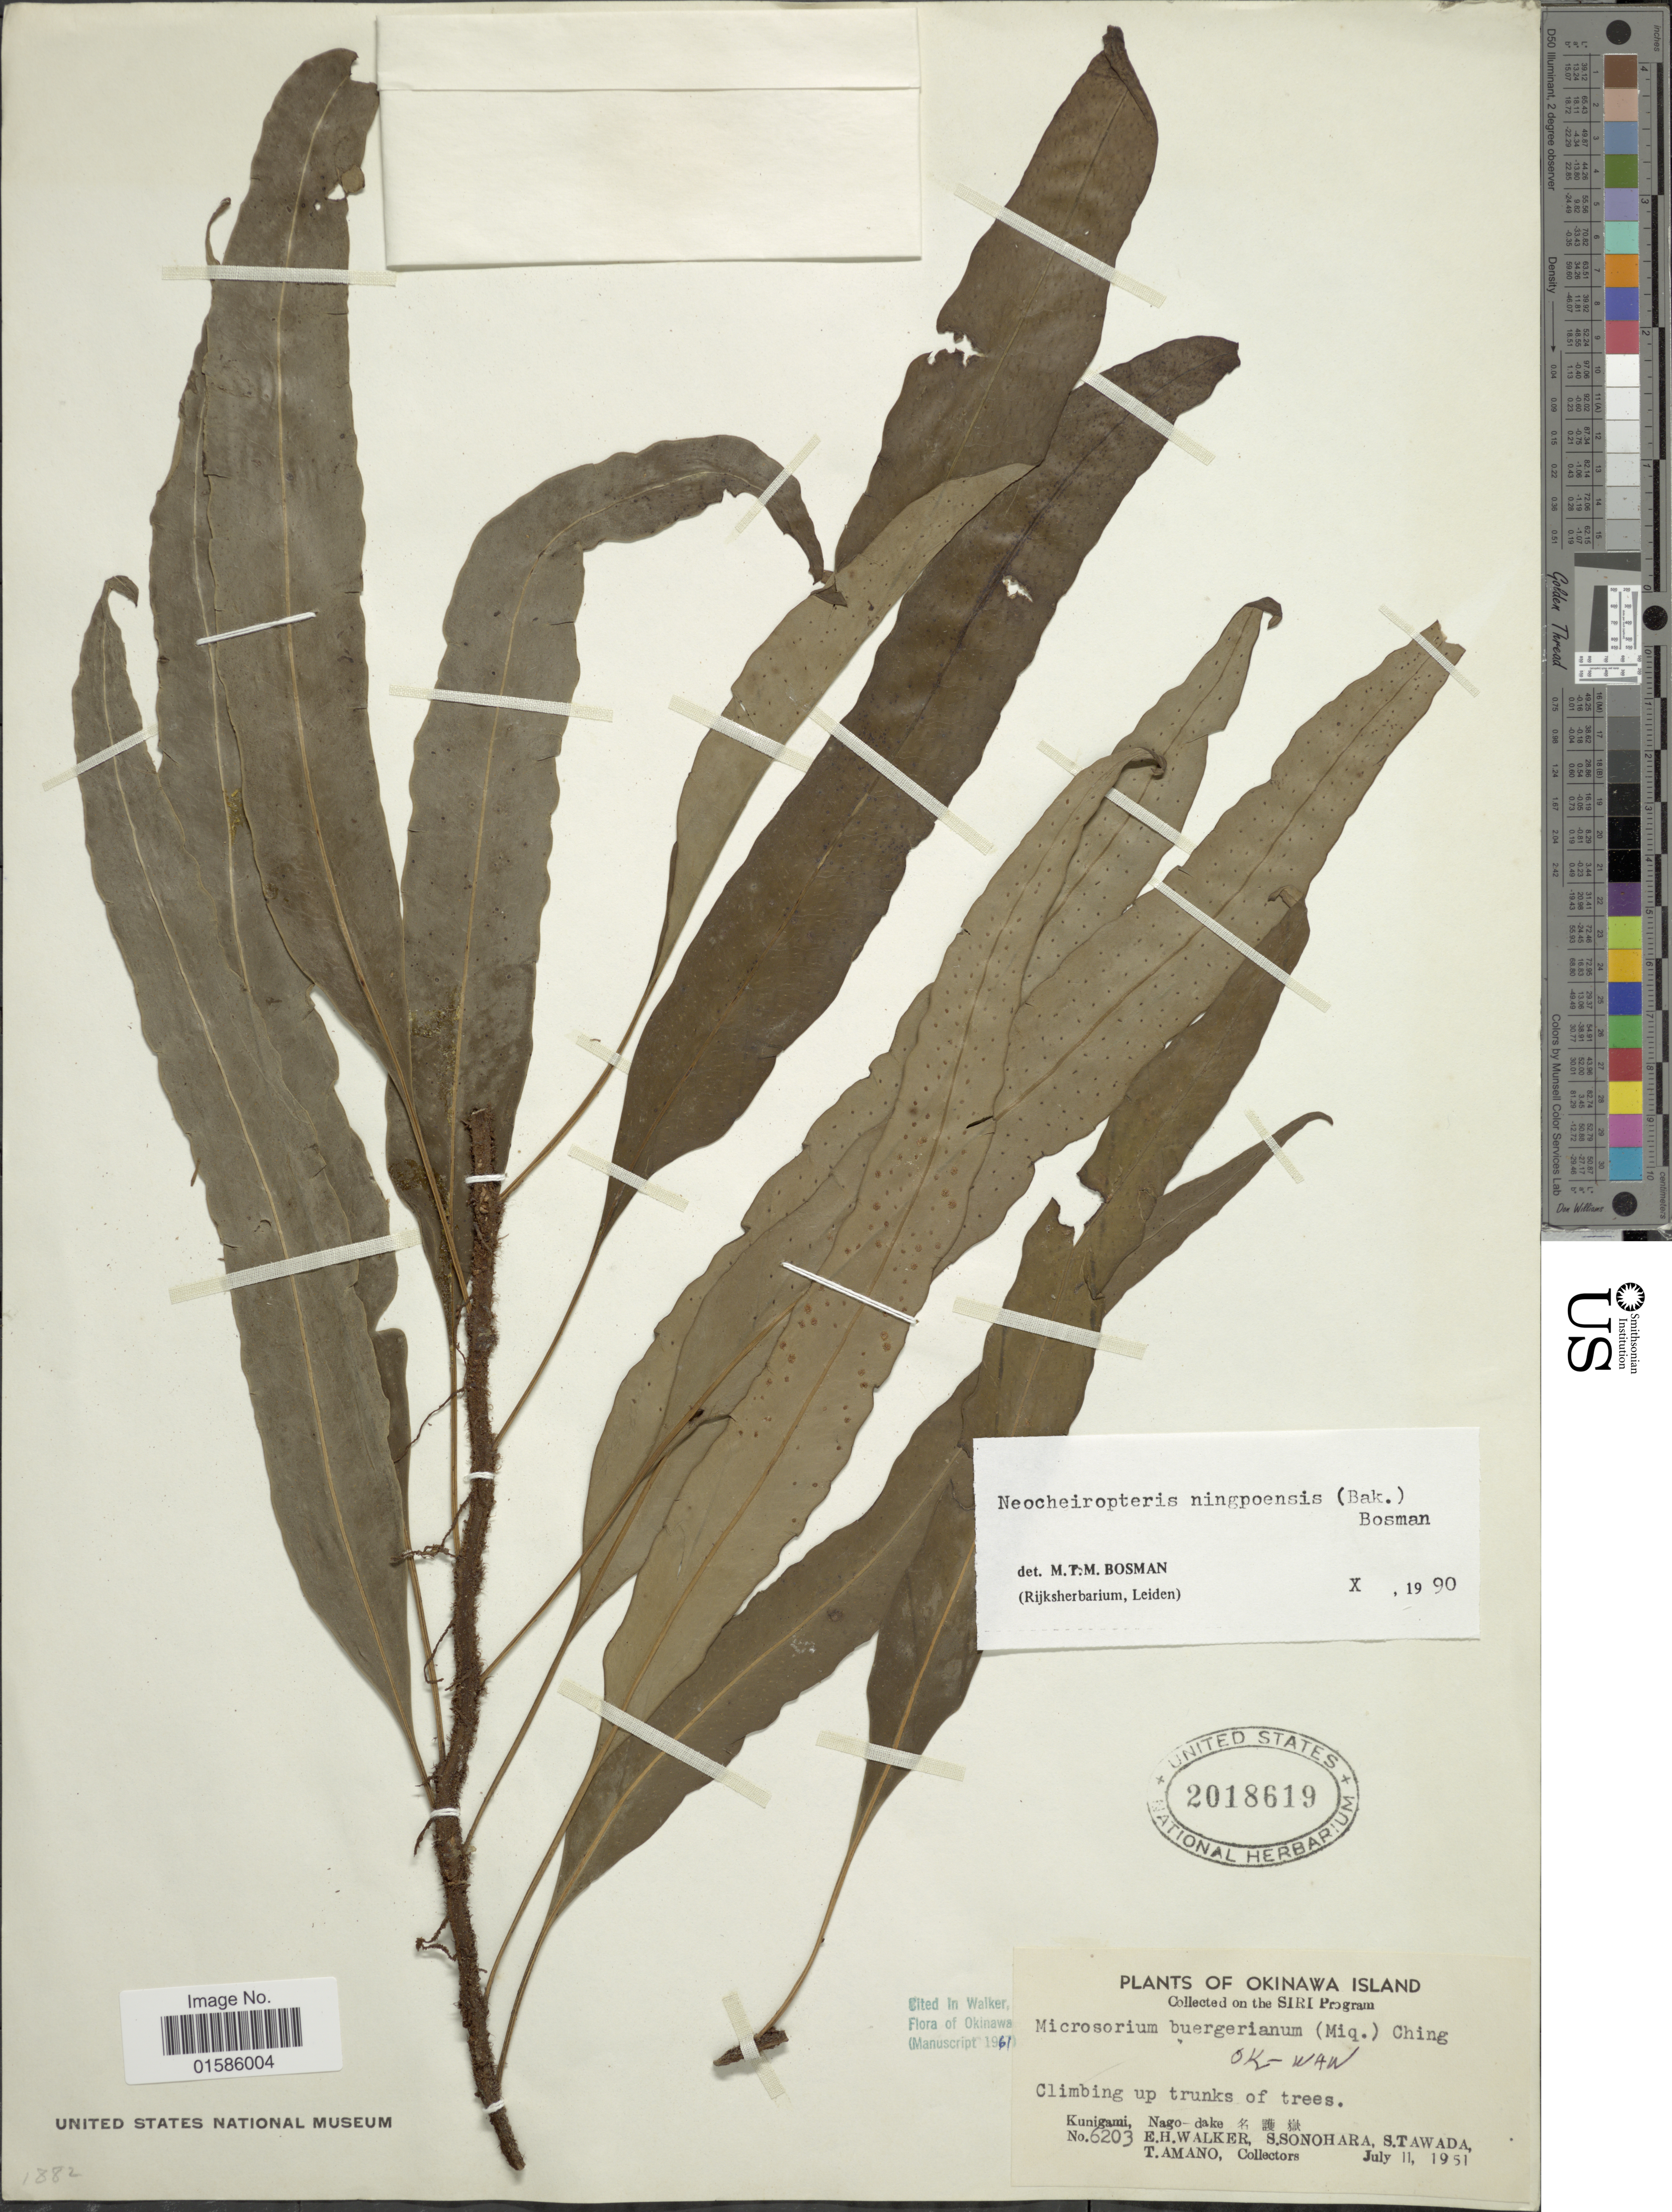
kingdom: Plantae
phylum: Tracheophyta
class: Polypodiopsida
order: Polypodiales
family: Polypodiaceae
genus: Microsorum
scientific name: Microsorum ningpoensis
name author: (Baker)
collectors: E. H. Walker, S. Sonoda, S. Tawada & T. Amano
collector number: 6203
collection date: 1951-07-11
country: Japan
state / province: Okinawa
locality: Okinawa Island, Kunigami, Nago-dake [Foreign script]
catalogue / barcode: US 2018619